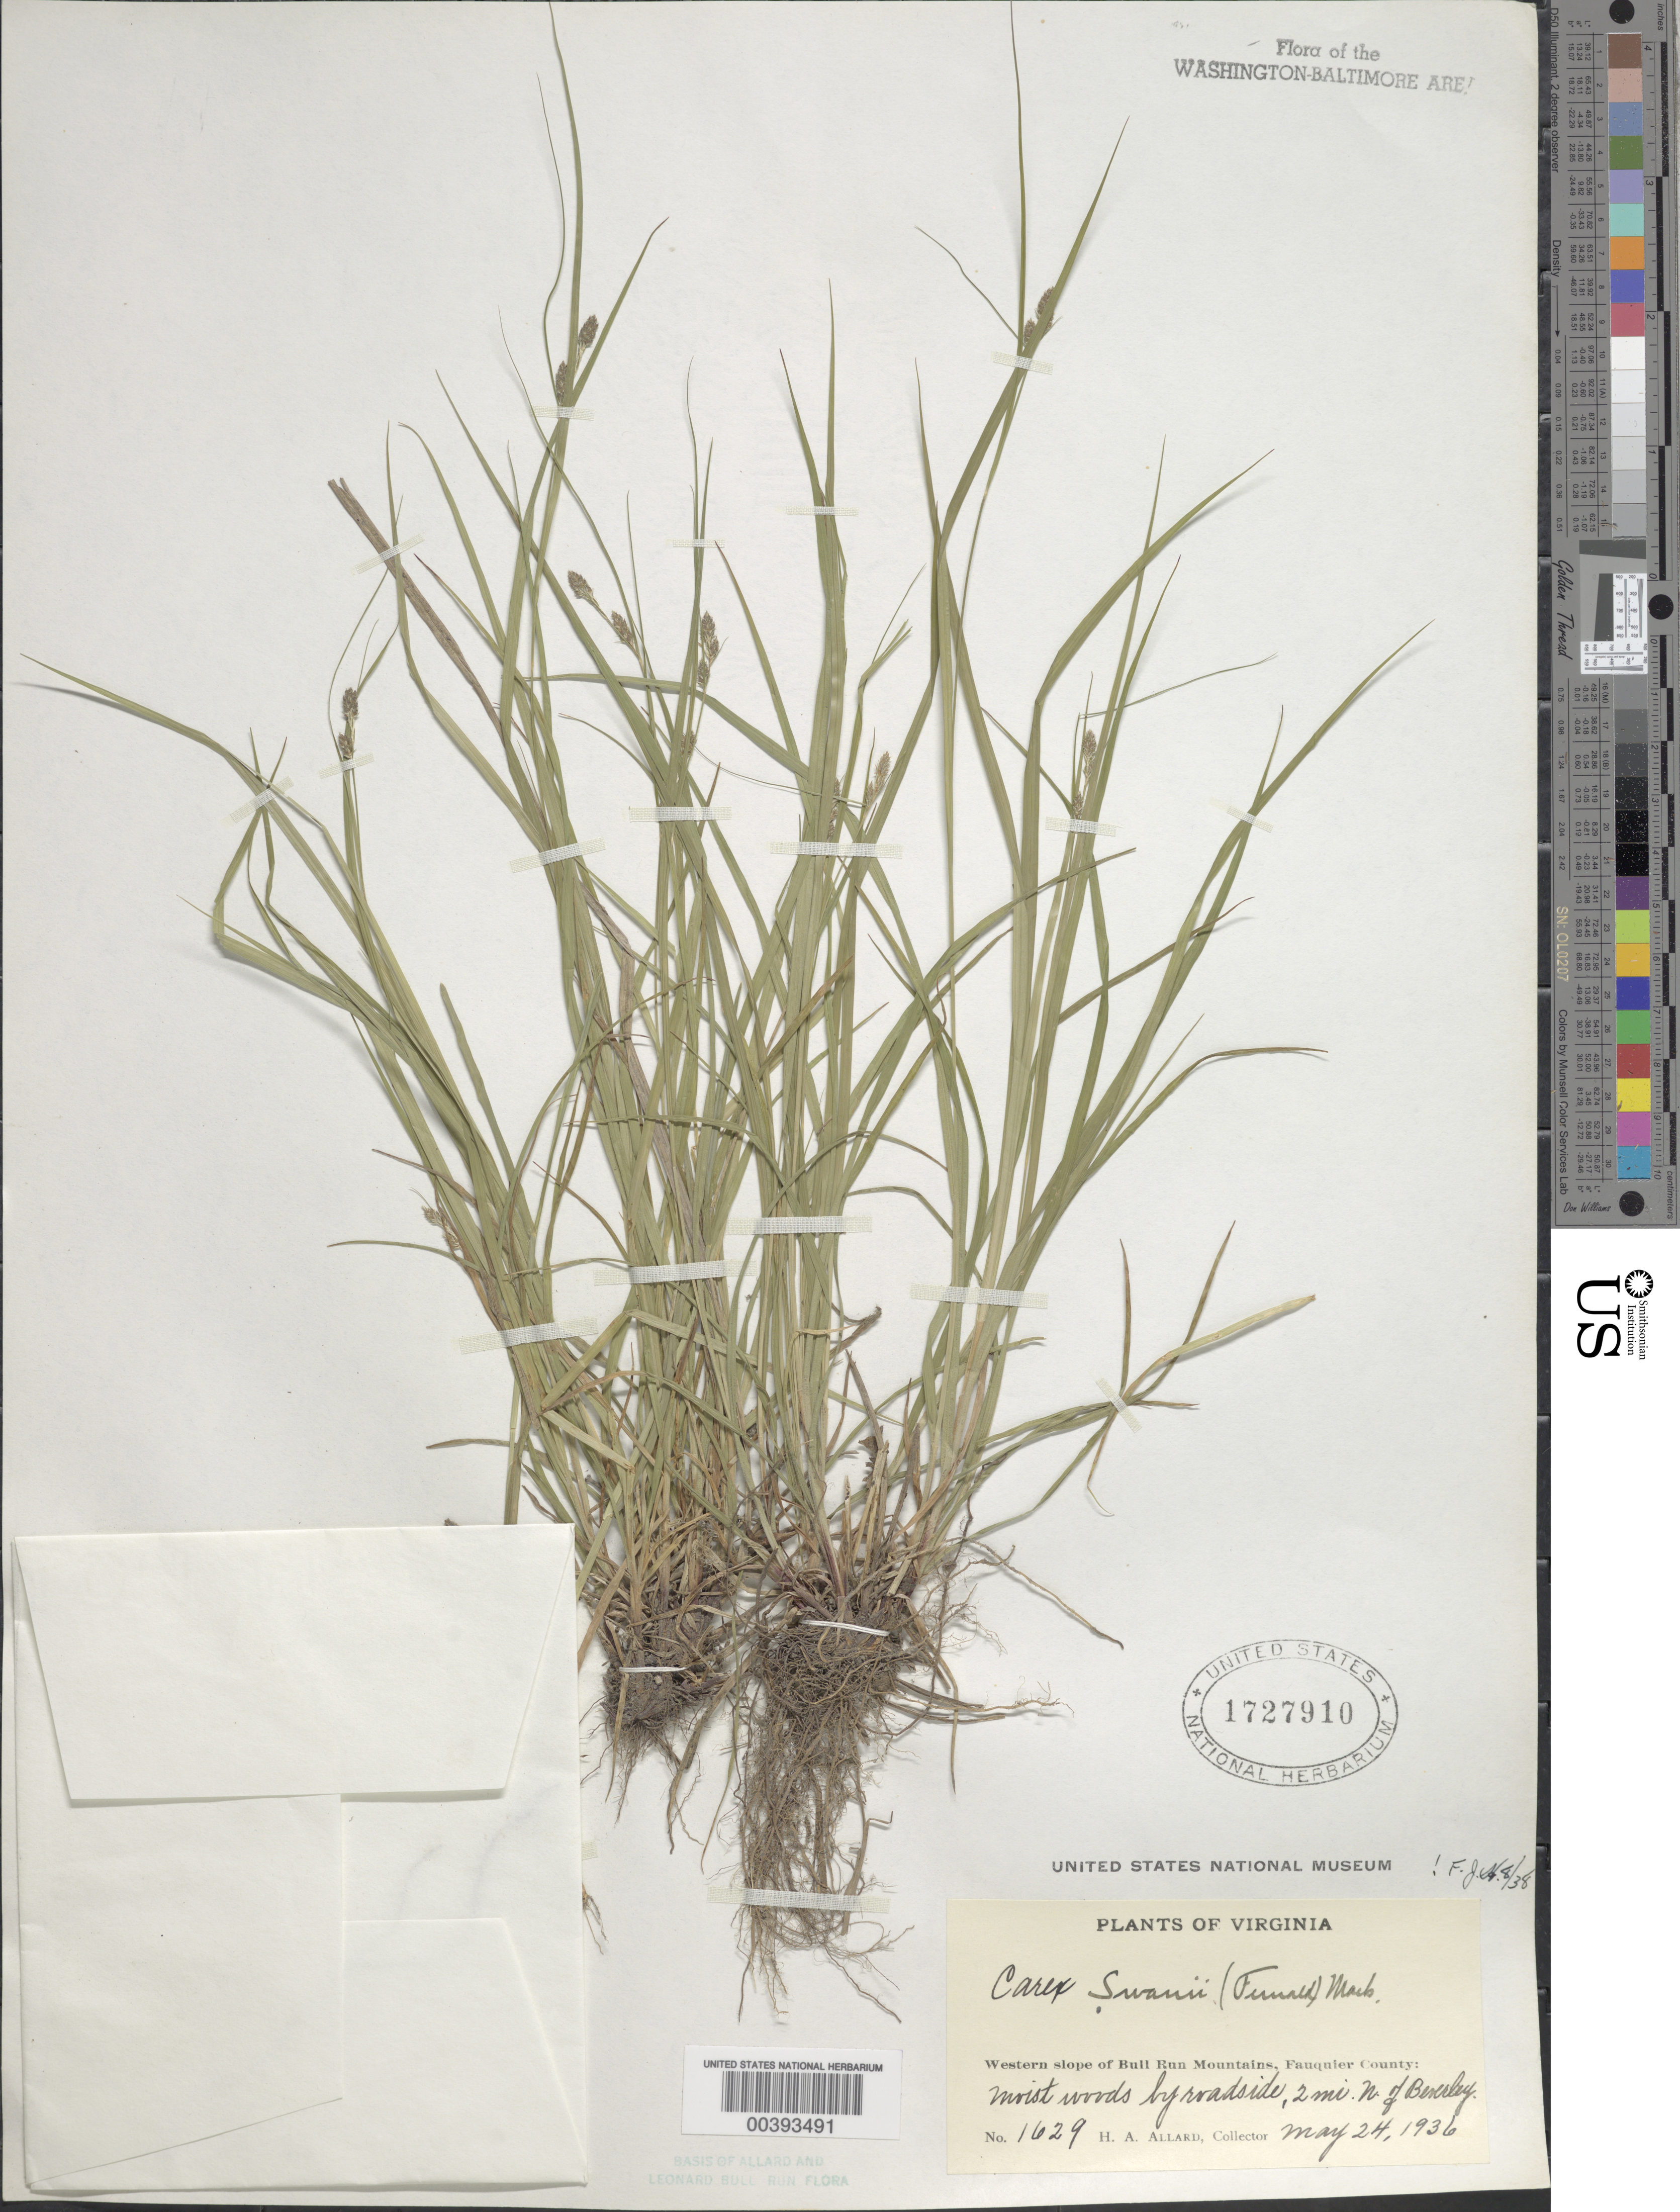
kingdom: Plantae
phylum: Tracheophyta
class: Liliopsida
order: Poales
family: Cyperaceae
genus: Carex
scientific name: Carex swanii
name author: (Fernald) Mack.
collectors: H. A. Allard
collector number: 1629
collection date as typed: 24 May 1936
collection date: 1936-05-24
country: United States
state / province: Virginia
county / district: Fauquier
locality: North of Beverley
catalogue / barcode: US 1727910